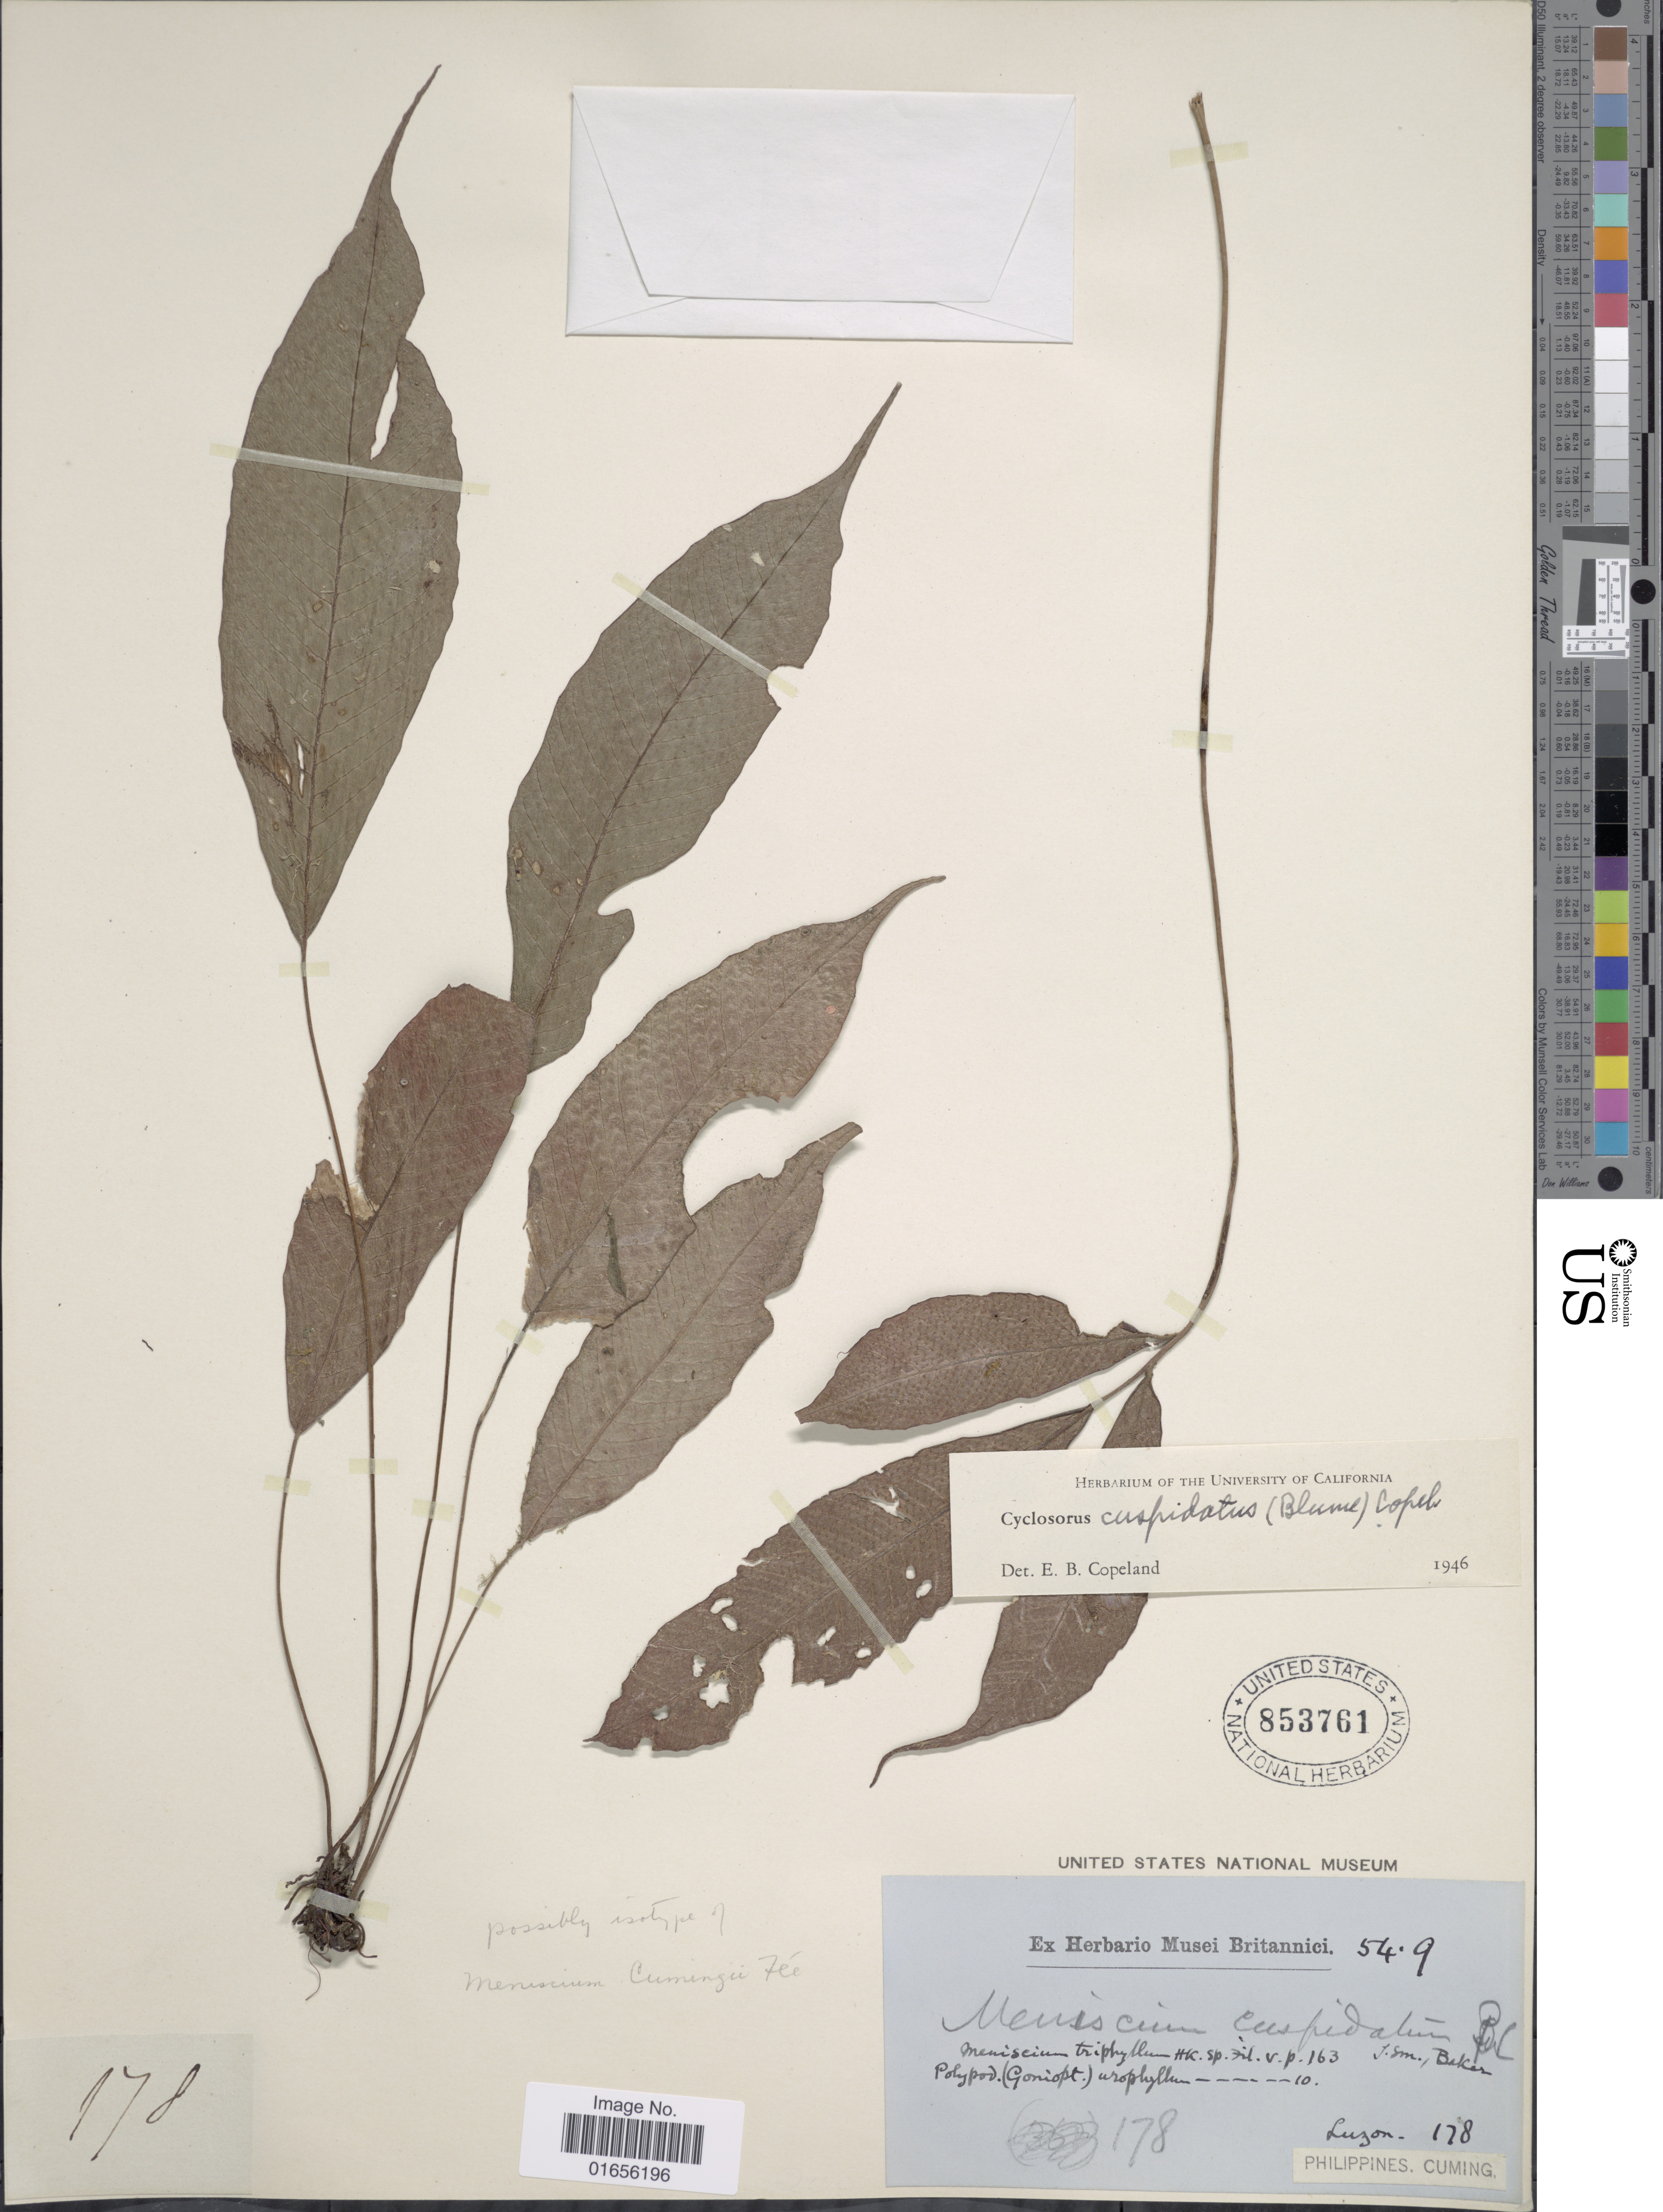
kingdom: Plantae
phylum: Tracheophyta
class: Polypodiopsida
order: Polypodiales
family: Thelypteridaceae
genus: Pronephrium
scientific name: Pronephrium cuspidatum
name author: (Blume) Holttum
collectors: -. Cuming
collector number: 178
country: Philippines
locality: Luzon, Philippines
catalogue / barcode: US 853761